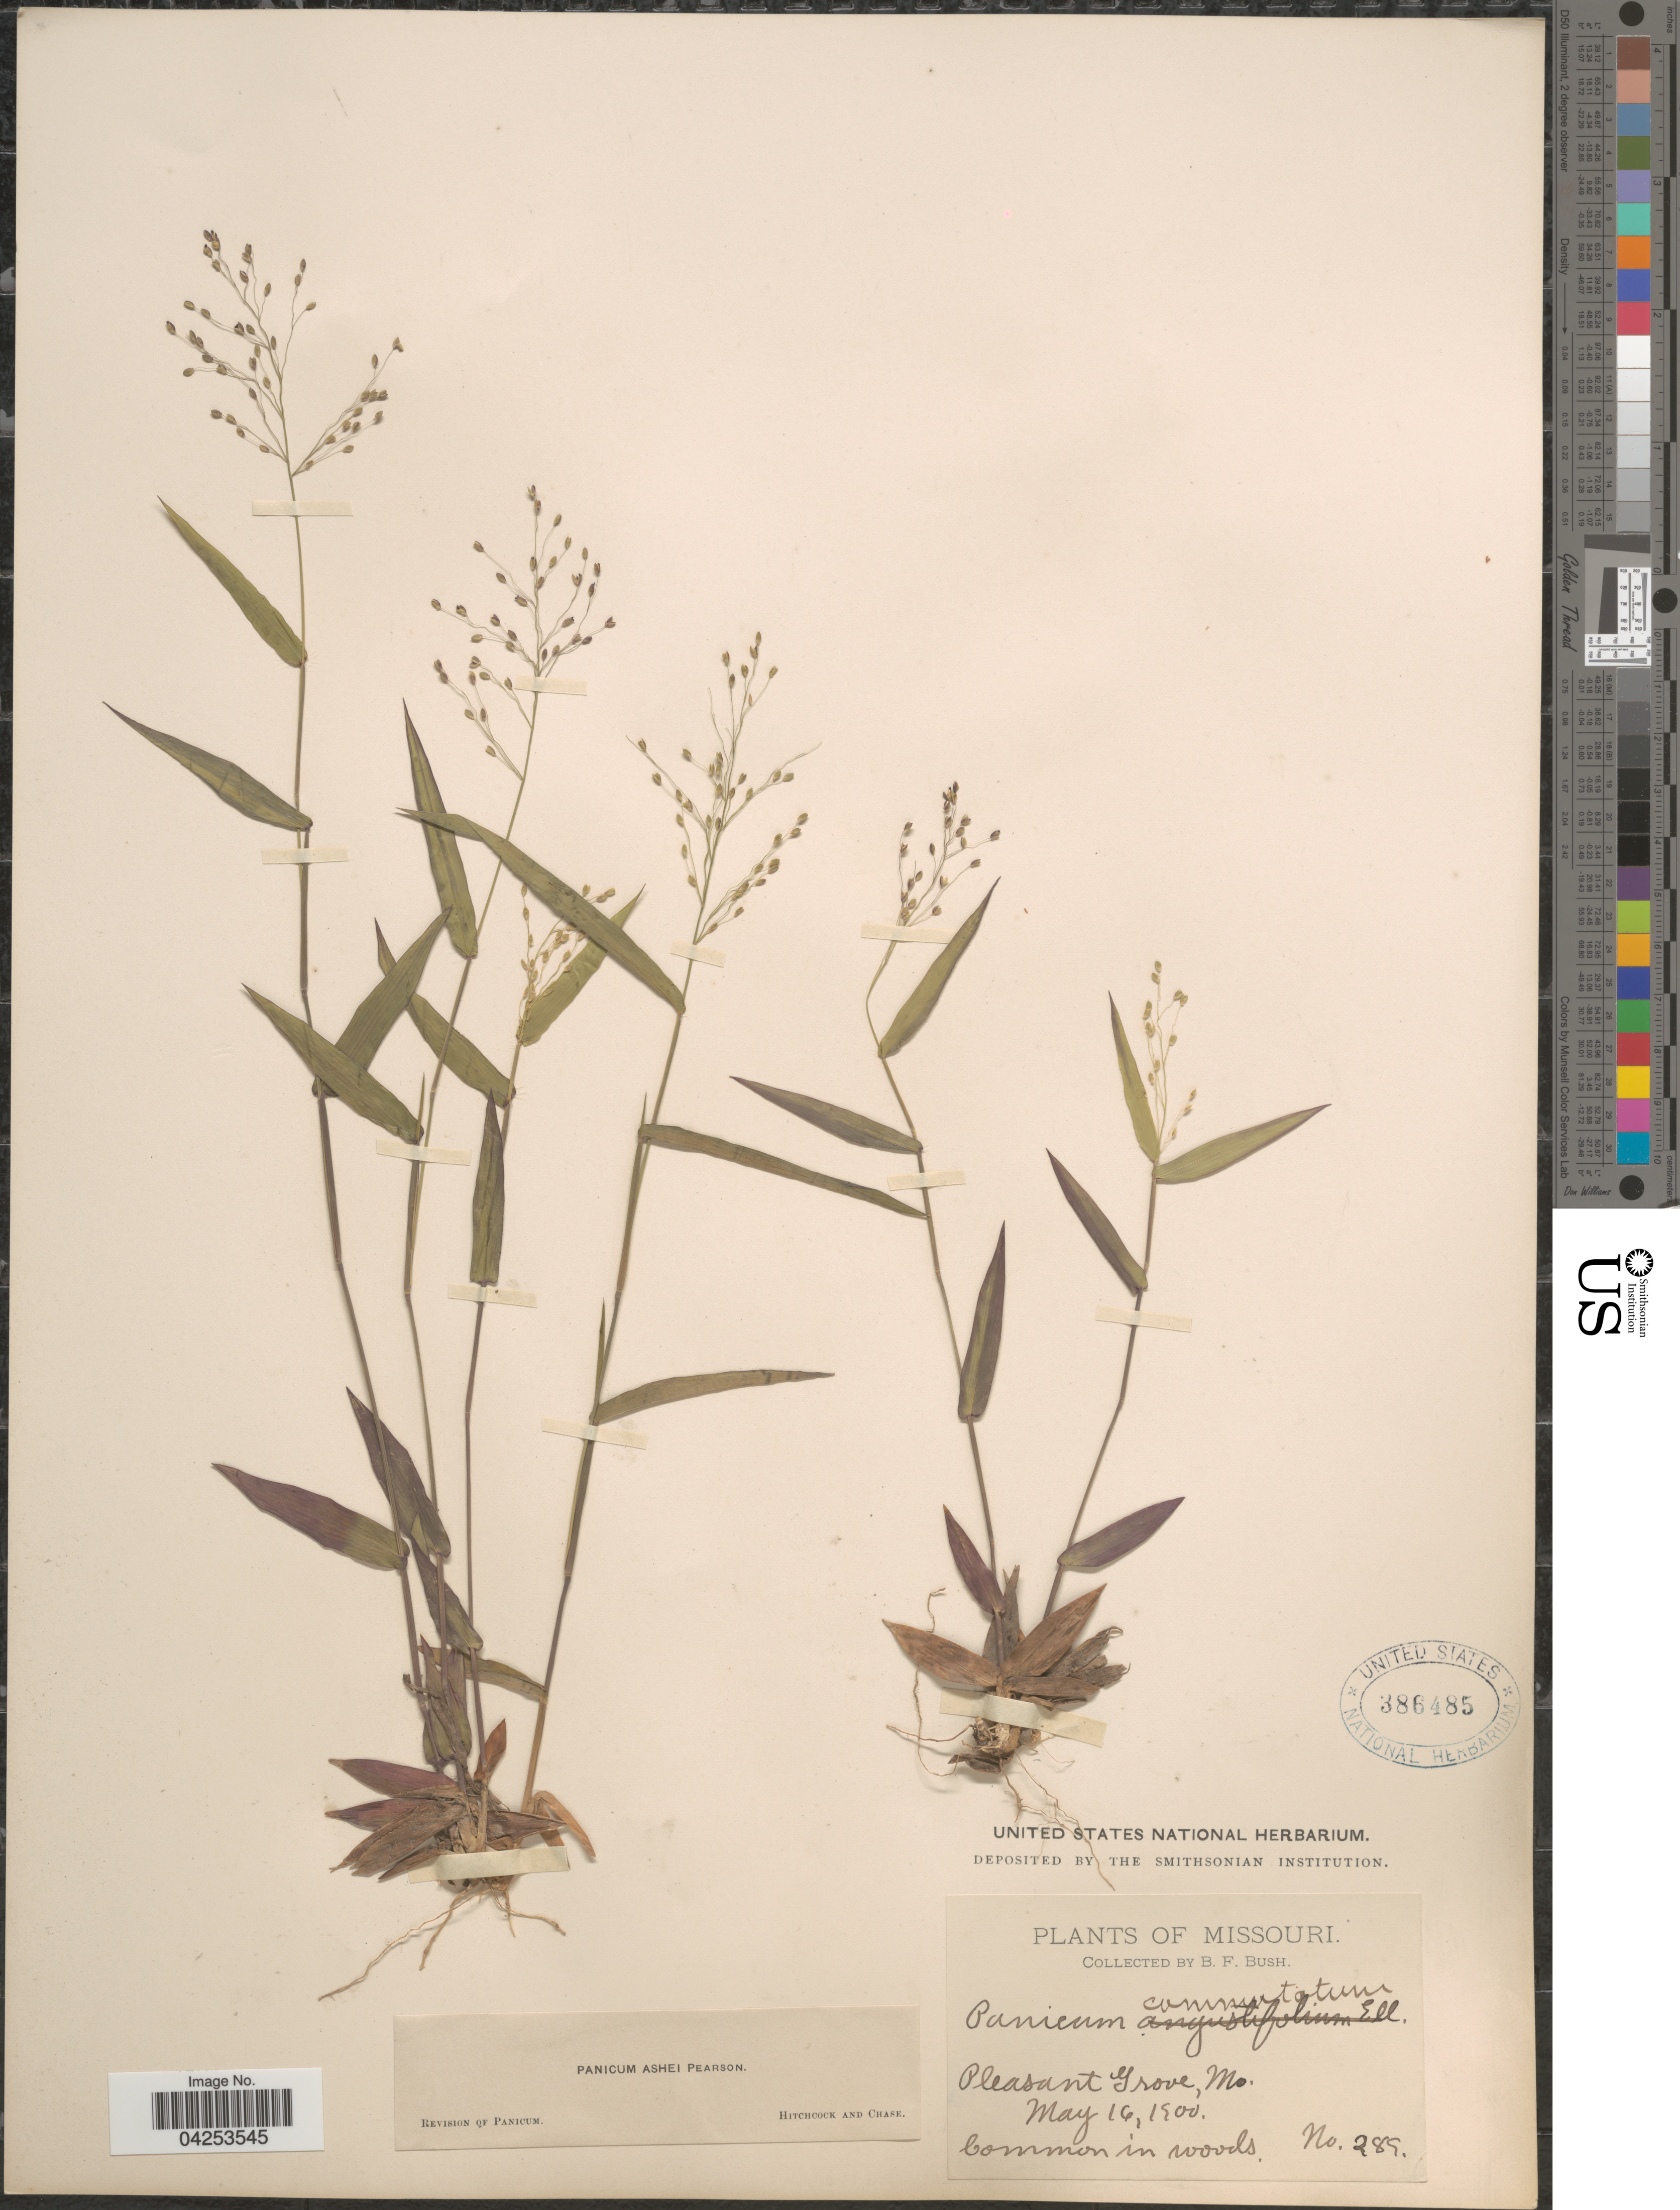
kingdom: Plantae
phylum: Tracheophyta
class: Liliopsida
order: Poales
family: Poaceae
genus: Dichanthelium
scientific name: Dichanthelium commutatum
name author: (Schult.) Gould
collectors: B. F. Bush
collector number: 289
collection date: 1900-05-16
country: United States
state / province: Missouri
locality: Pleasant Grove.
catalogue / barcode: US 386485